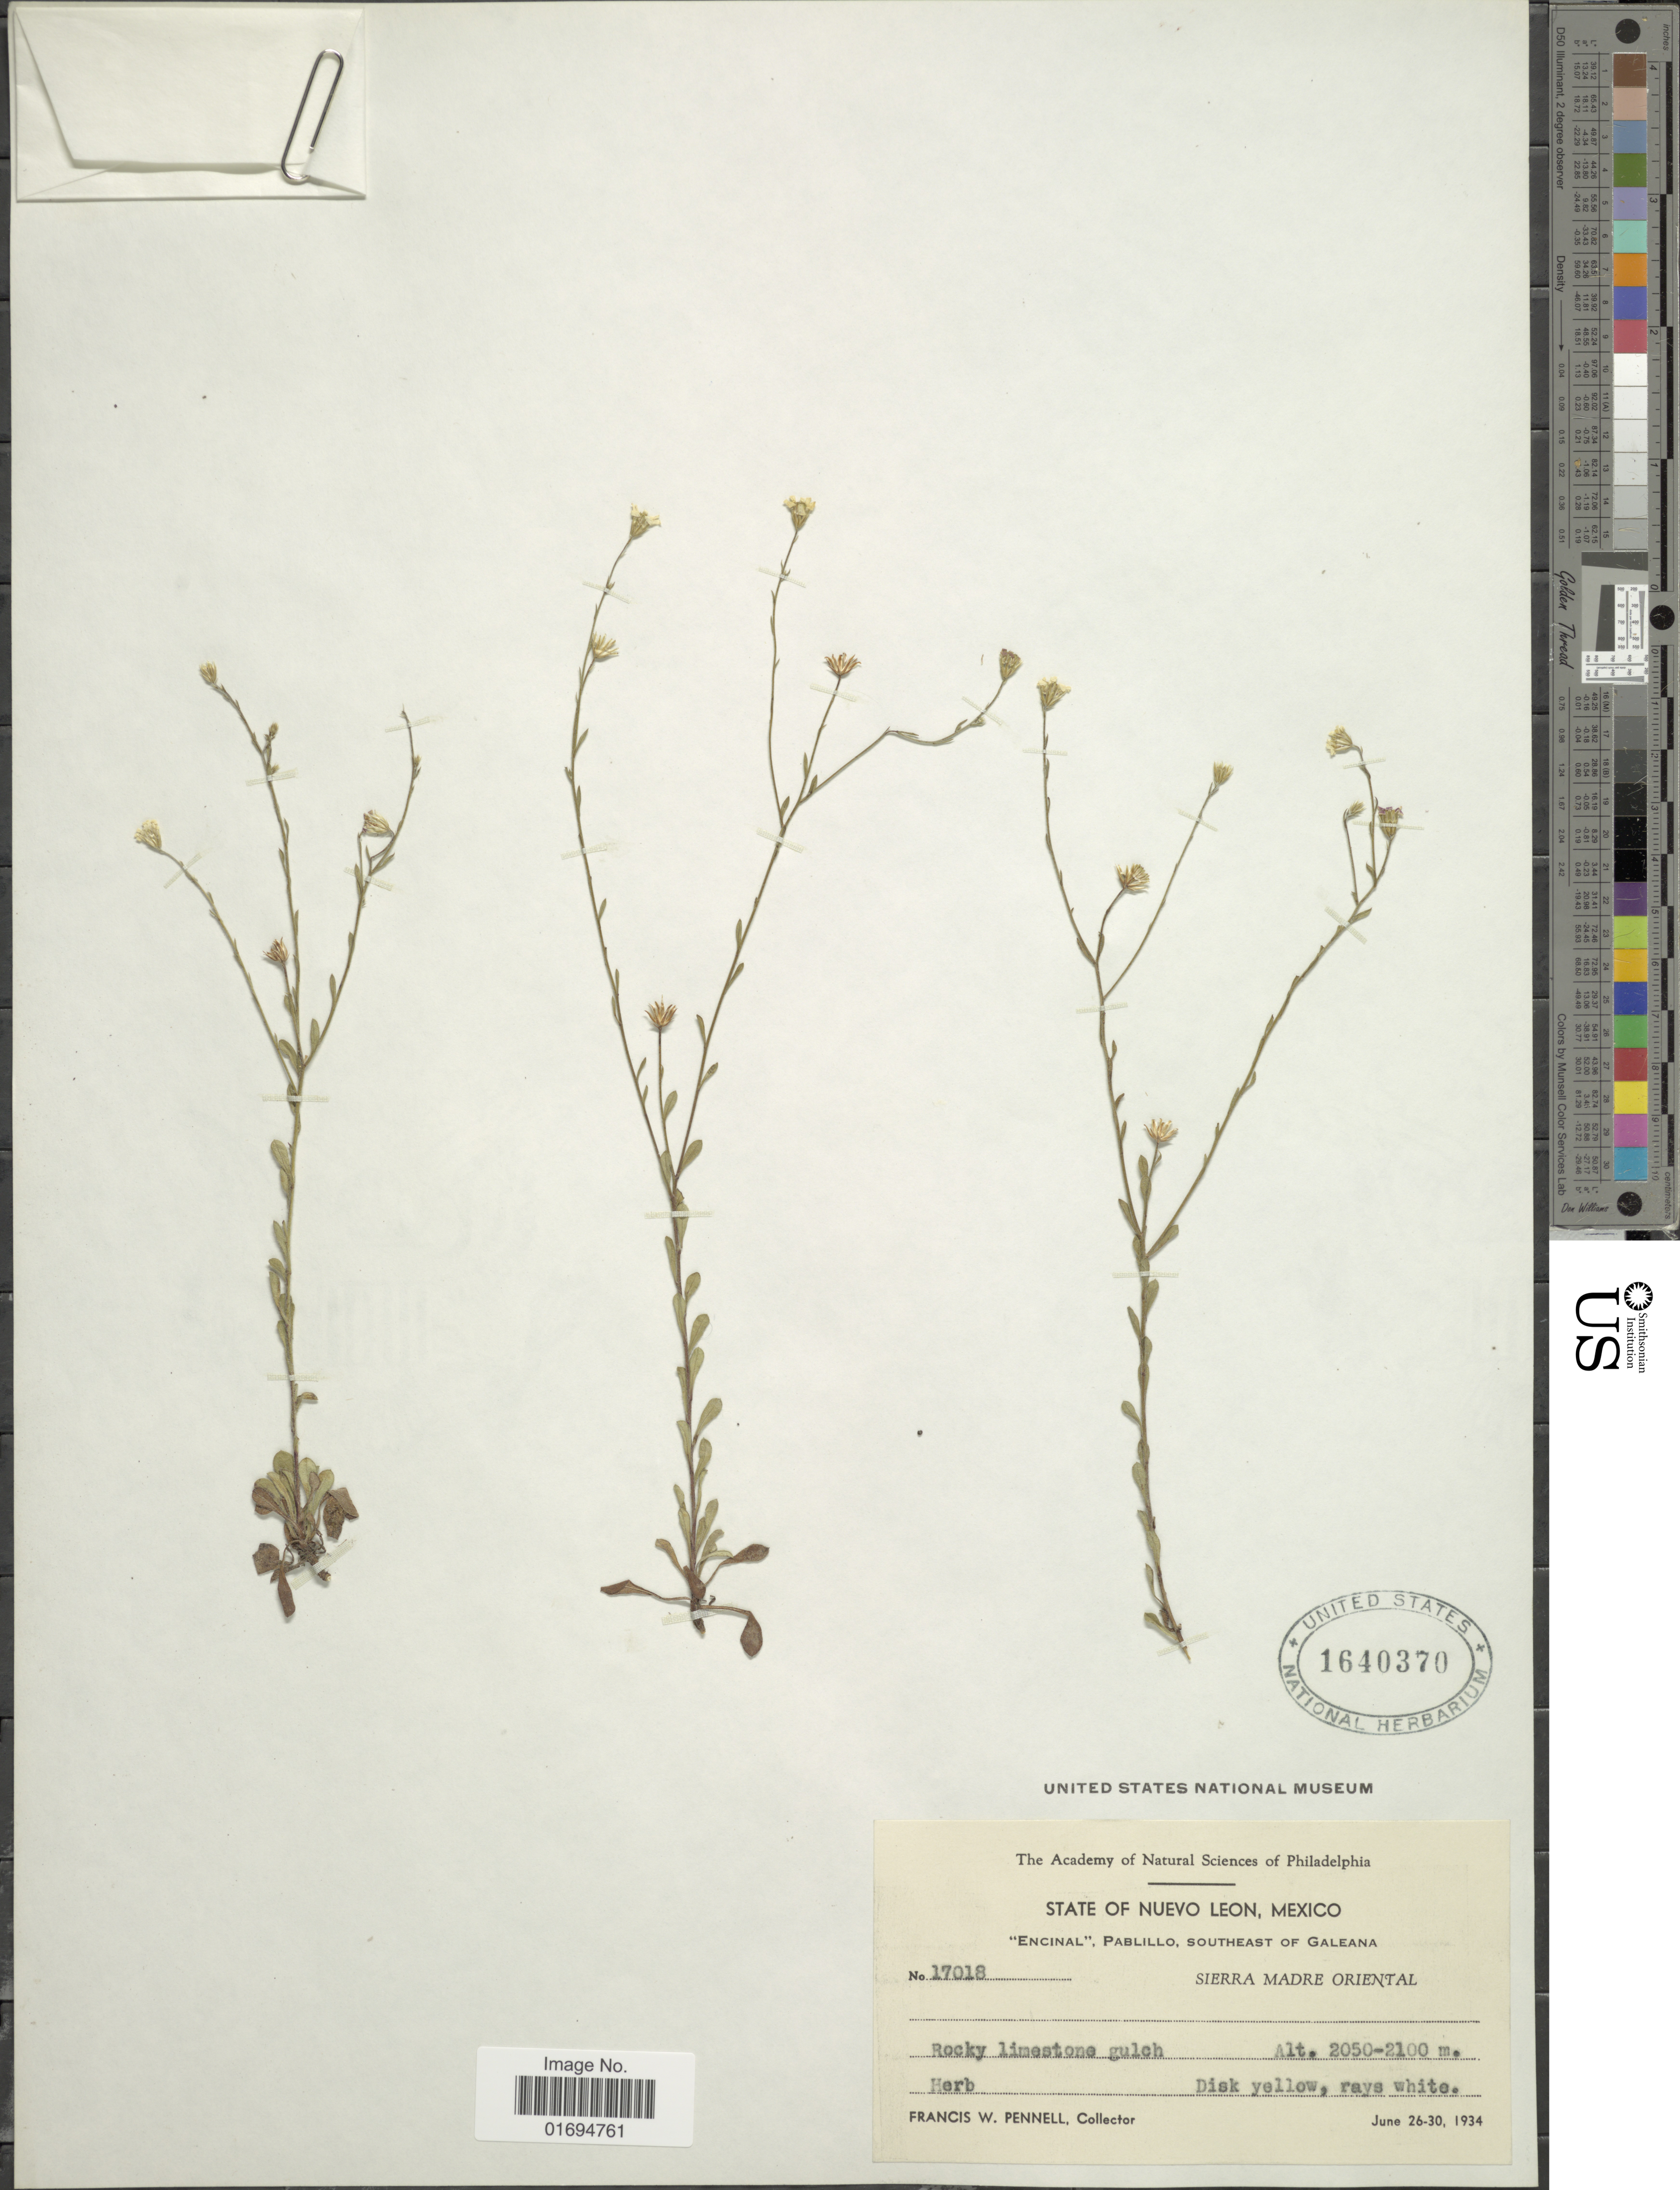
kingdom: Plantae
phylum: Tracheophyta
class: Magnoliopsida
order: Asterales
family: Asteraceae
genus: Chaetopappa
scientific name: Chaetopappa parryi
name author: A. Gray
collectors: F. W. Pennell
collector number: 17018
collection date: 1934-06-26/1934-06-30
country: Mexico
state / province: Nuevo León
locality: Encinal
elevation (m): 2050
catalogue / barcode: US 1640370